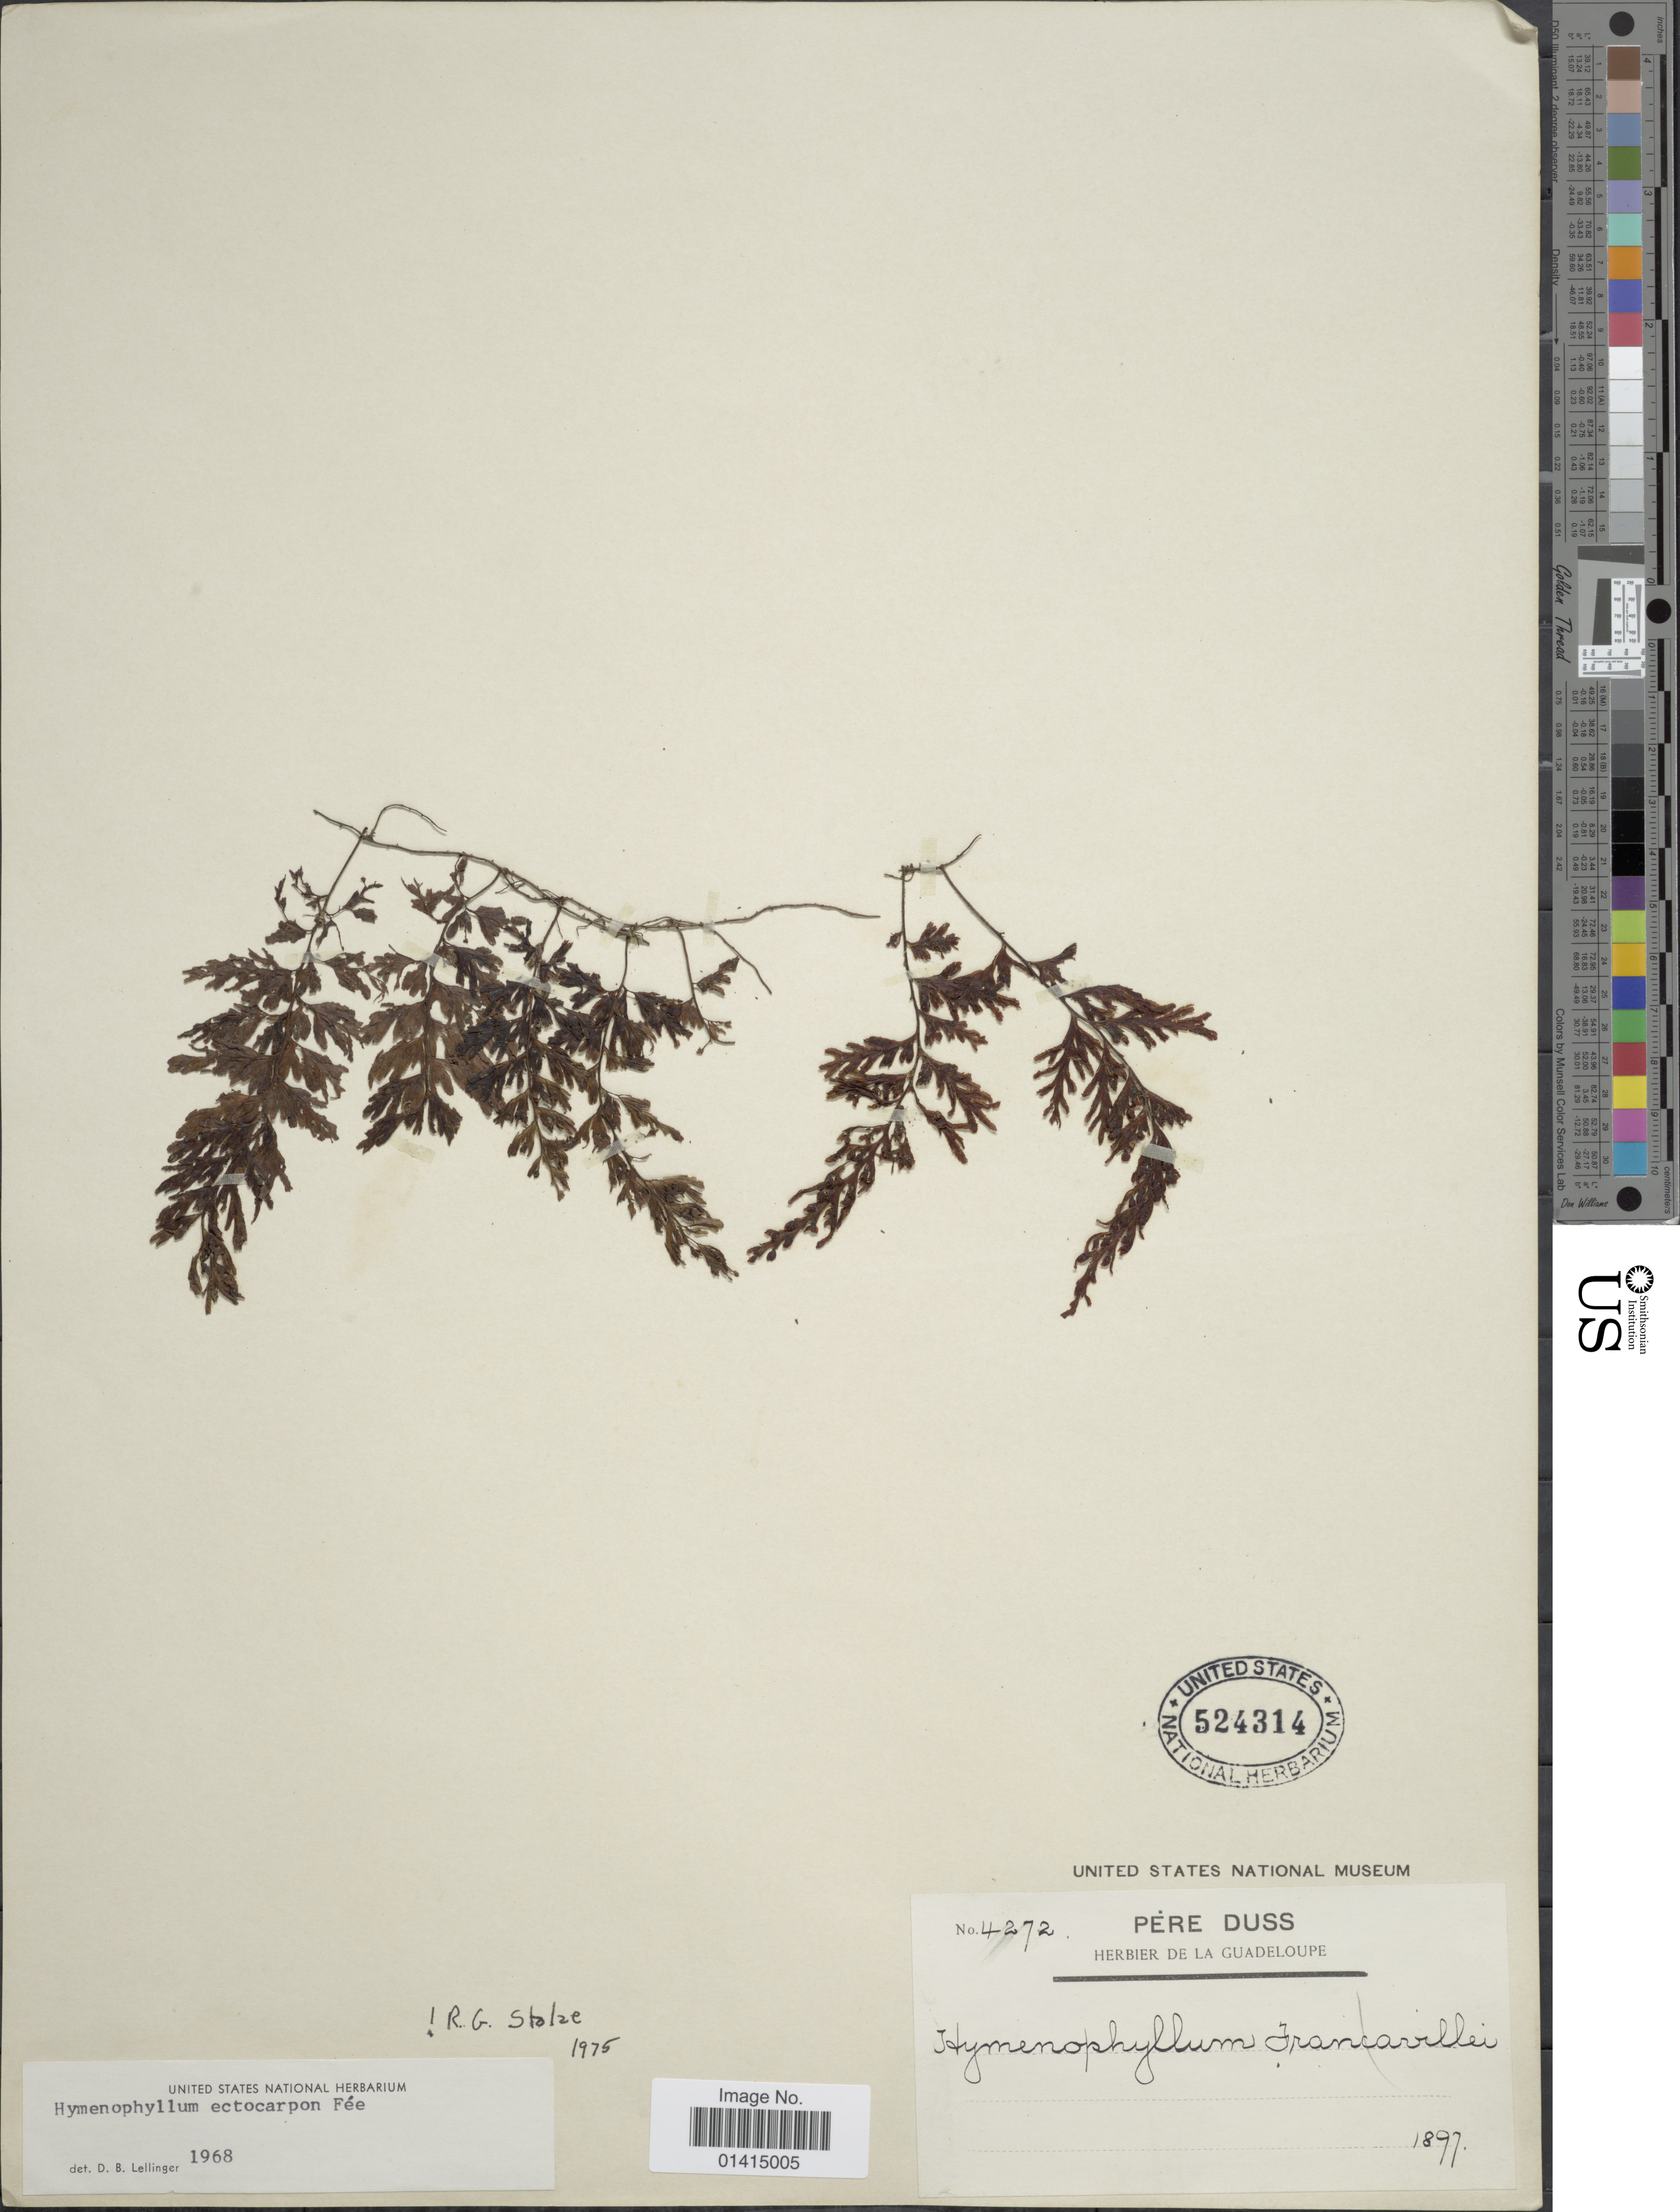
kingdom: Plantae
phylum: Tracheophyta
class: Polypodiopsida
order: Hymenophyllales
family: Hymenophyllaceae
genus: Hymenophyllum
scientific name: Hymenophyllum ectocarpon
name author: Fée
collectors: Père Duss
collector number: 4272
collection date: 1897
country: Guadeloupe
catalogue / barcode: US 524314